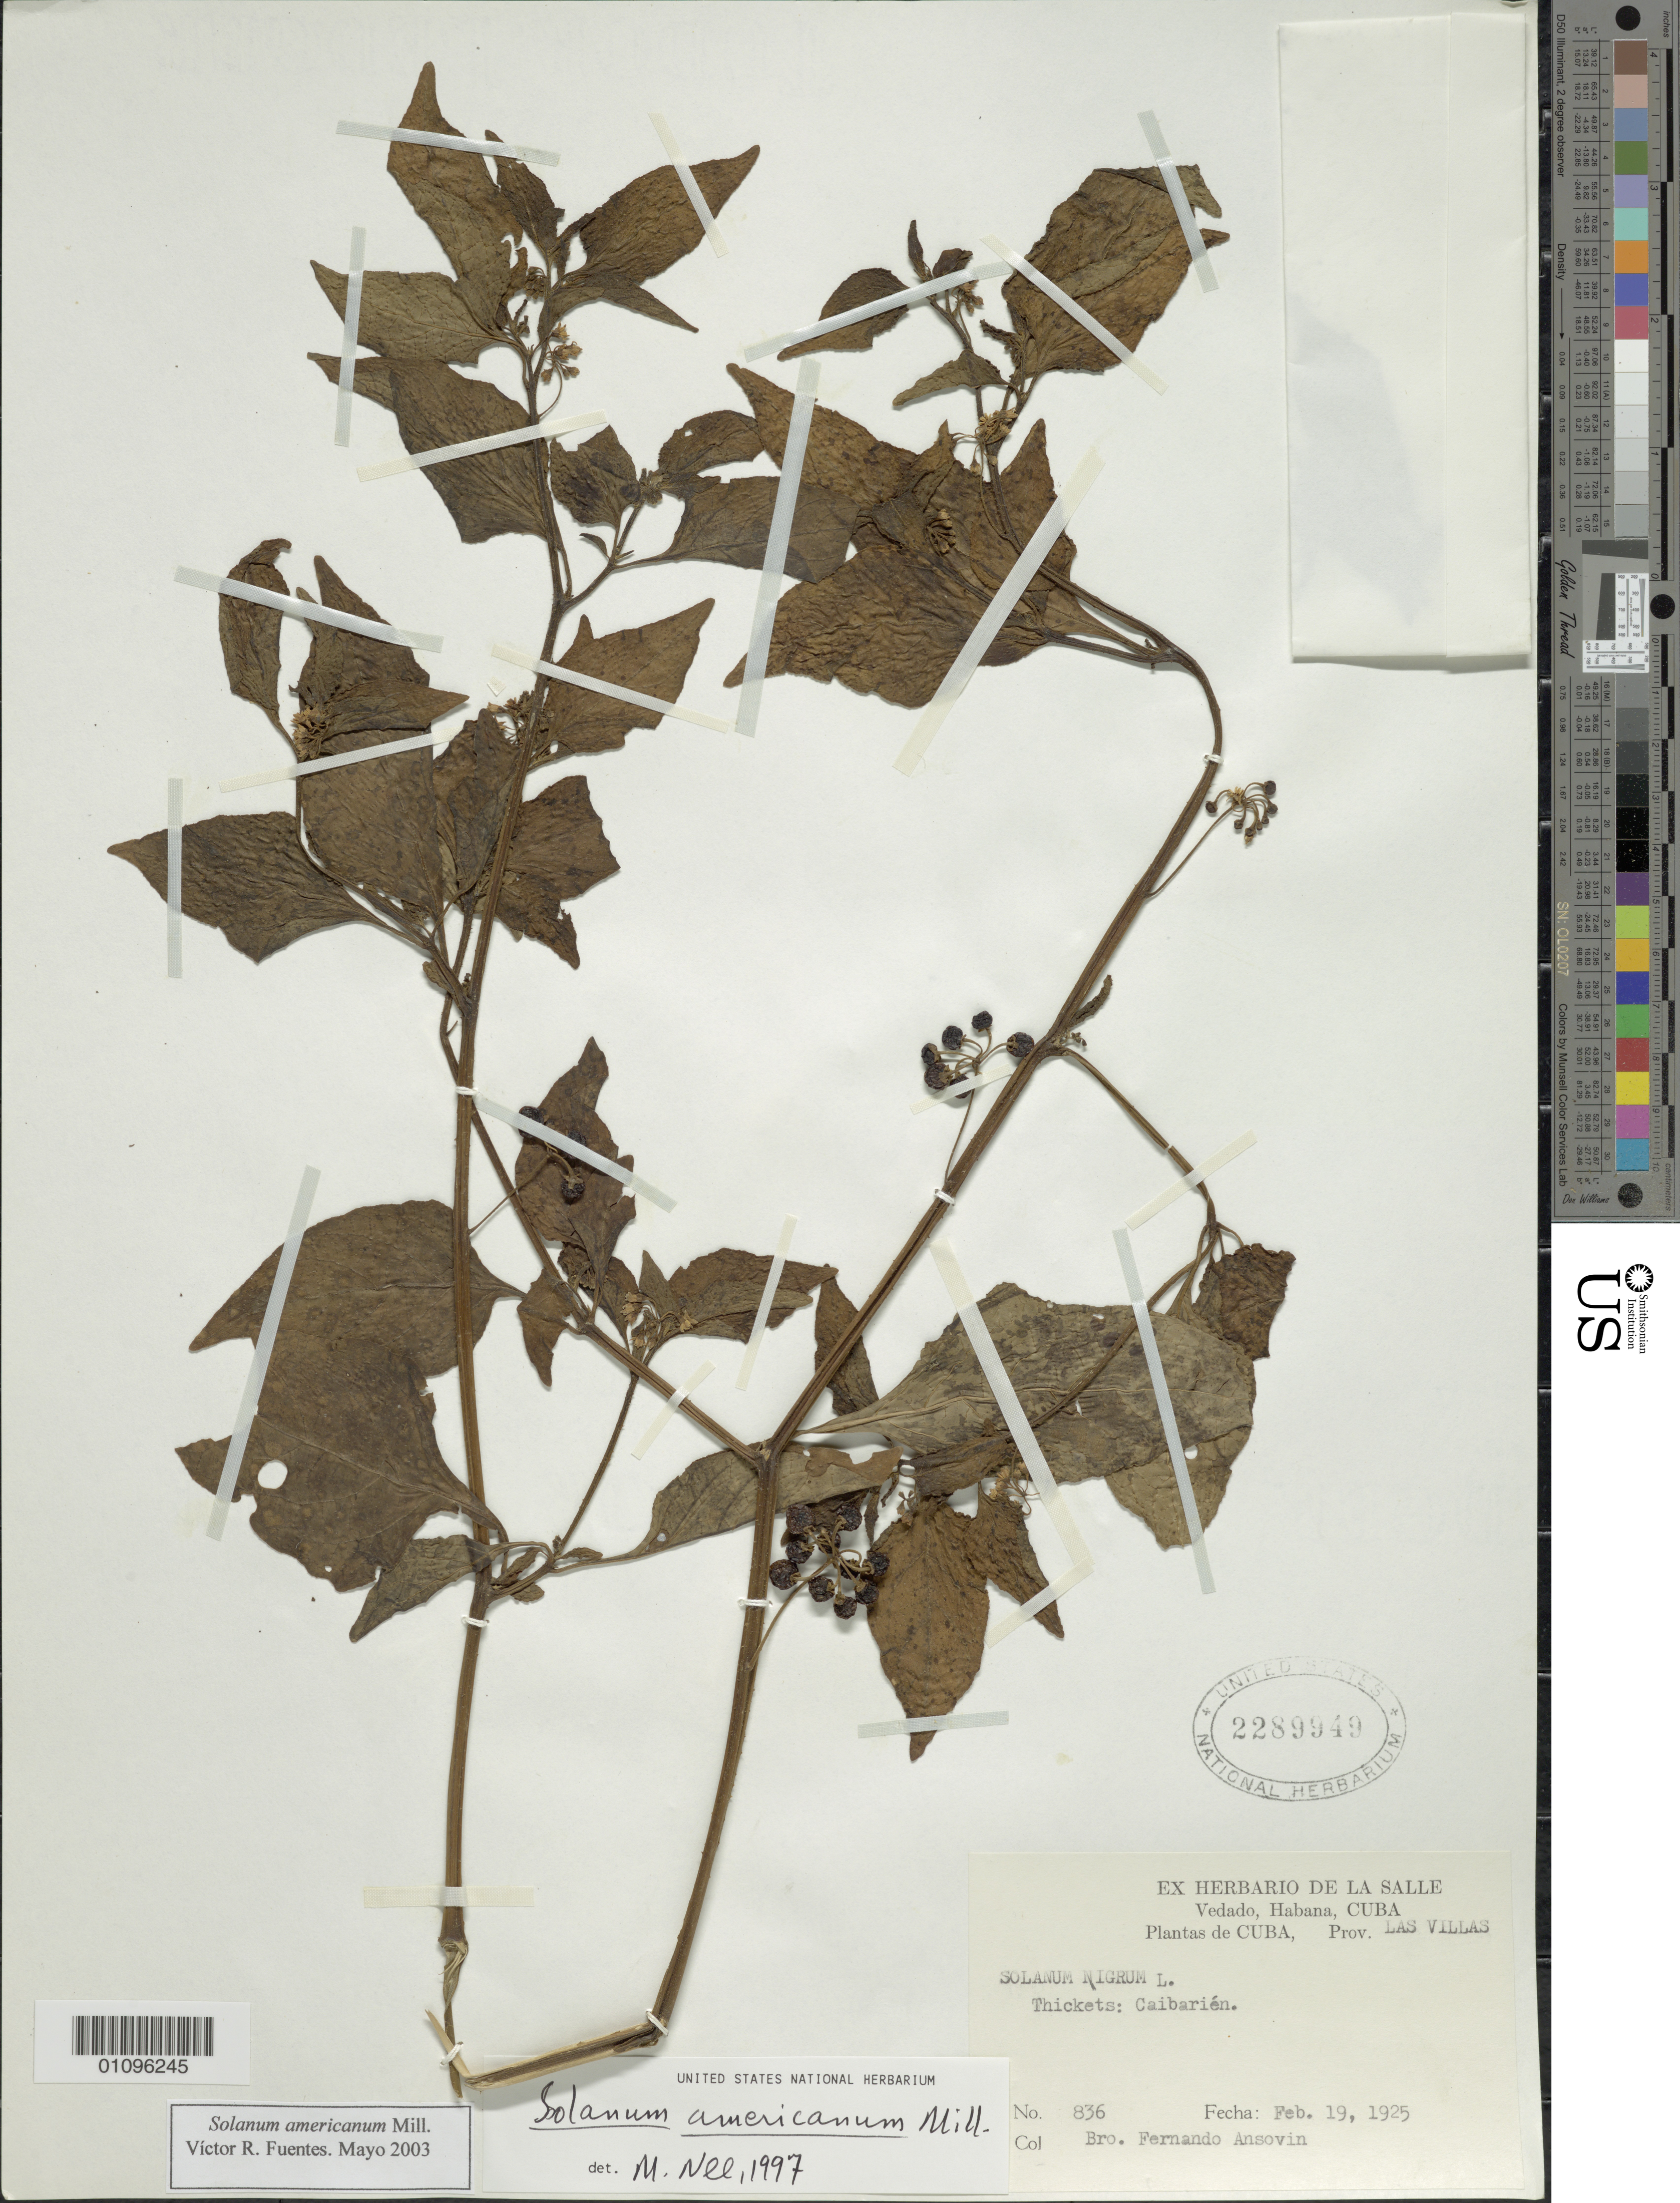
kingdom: Plantae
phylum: Tracheophyta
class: Magnoliopsida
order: Solanales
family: Solanaceae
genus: Solanum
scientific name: Solanum americanum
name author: Mill.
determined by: Fuentes, V. R.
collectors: B. Ansovin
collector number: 836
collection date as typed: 19 Feb 1925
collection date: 1925-02-19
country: Cuba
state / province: Las Villas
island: Cuba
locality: Caibarién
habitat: Thickets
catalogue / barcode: US 2289949